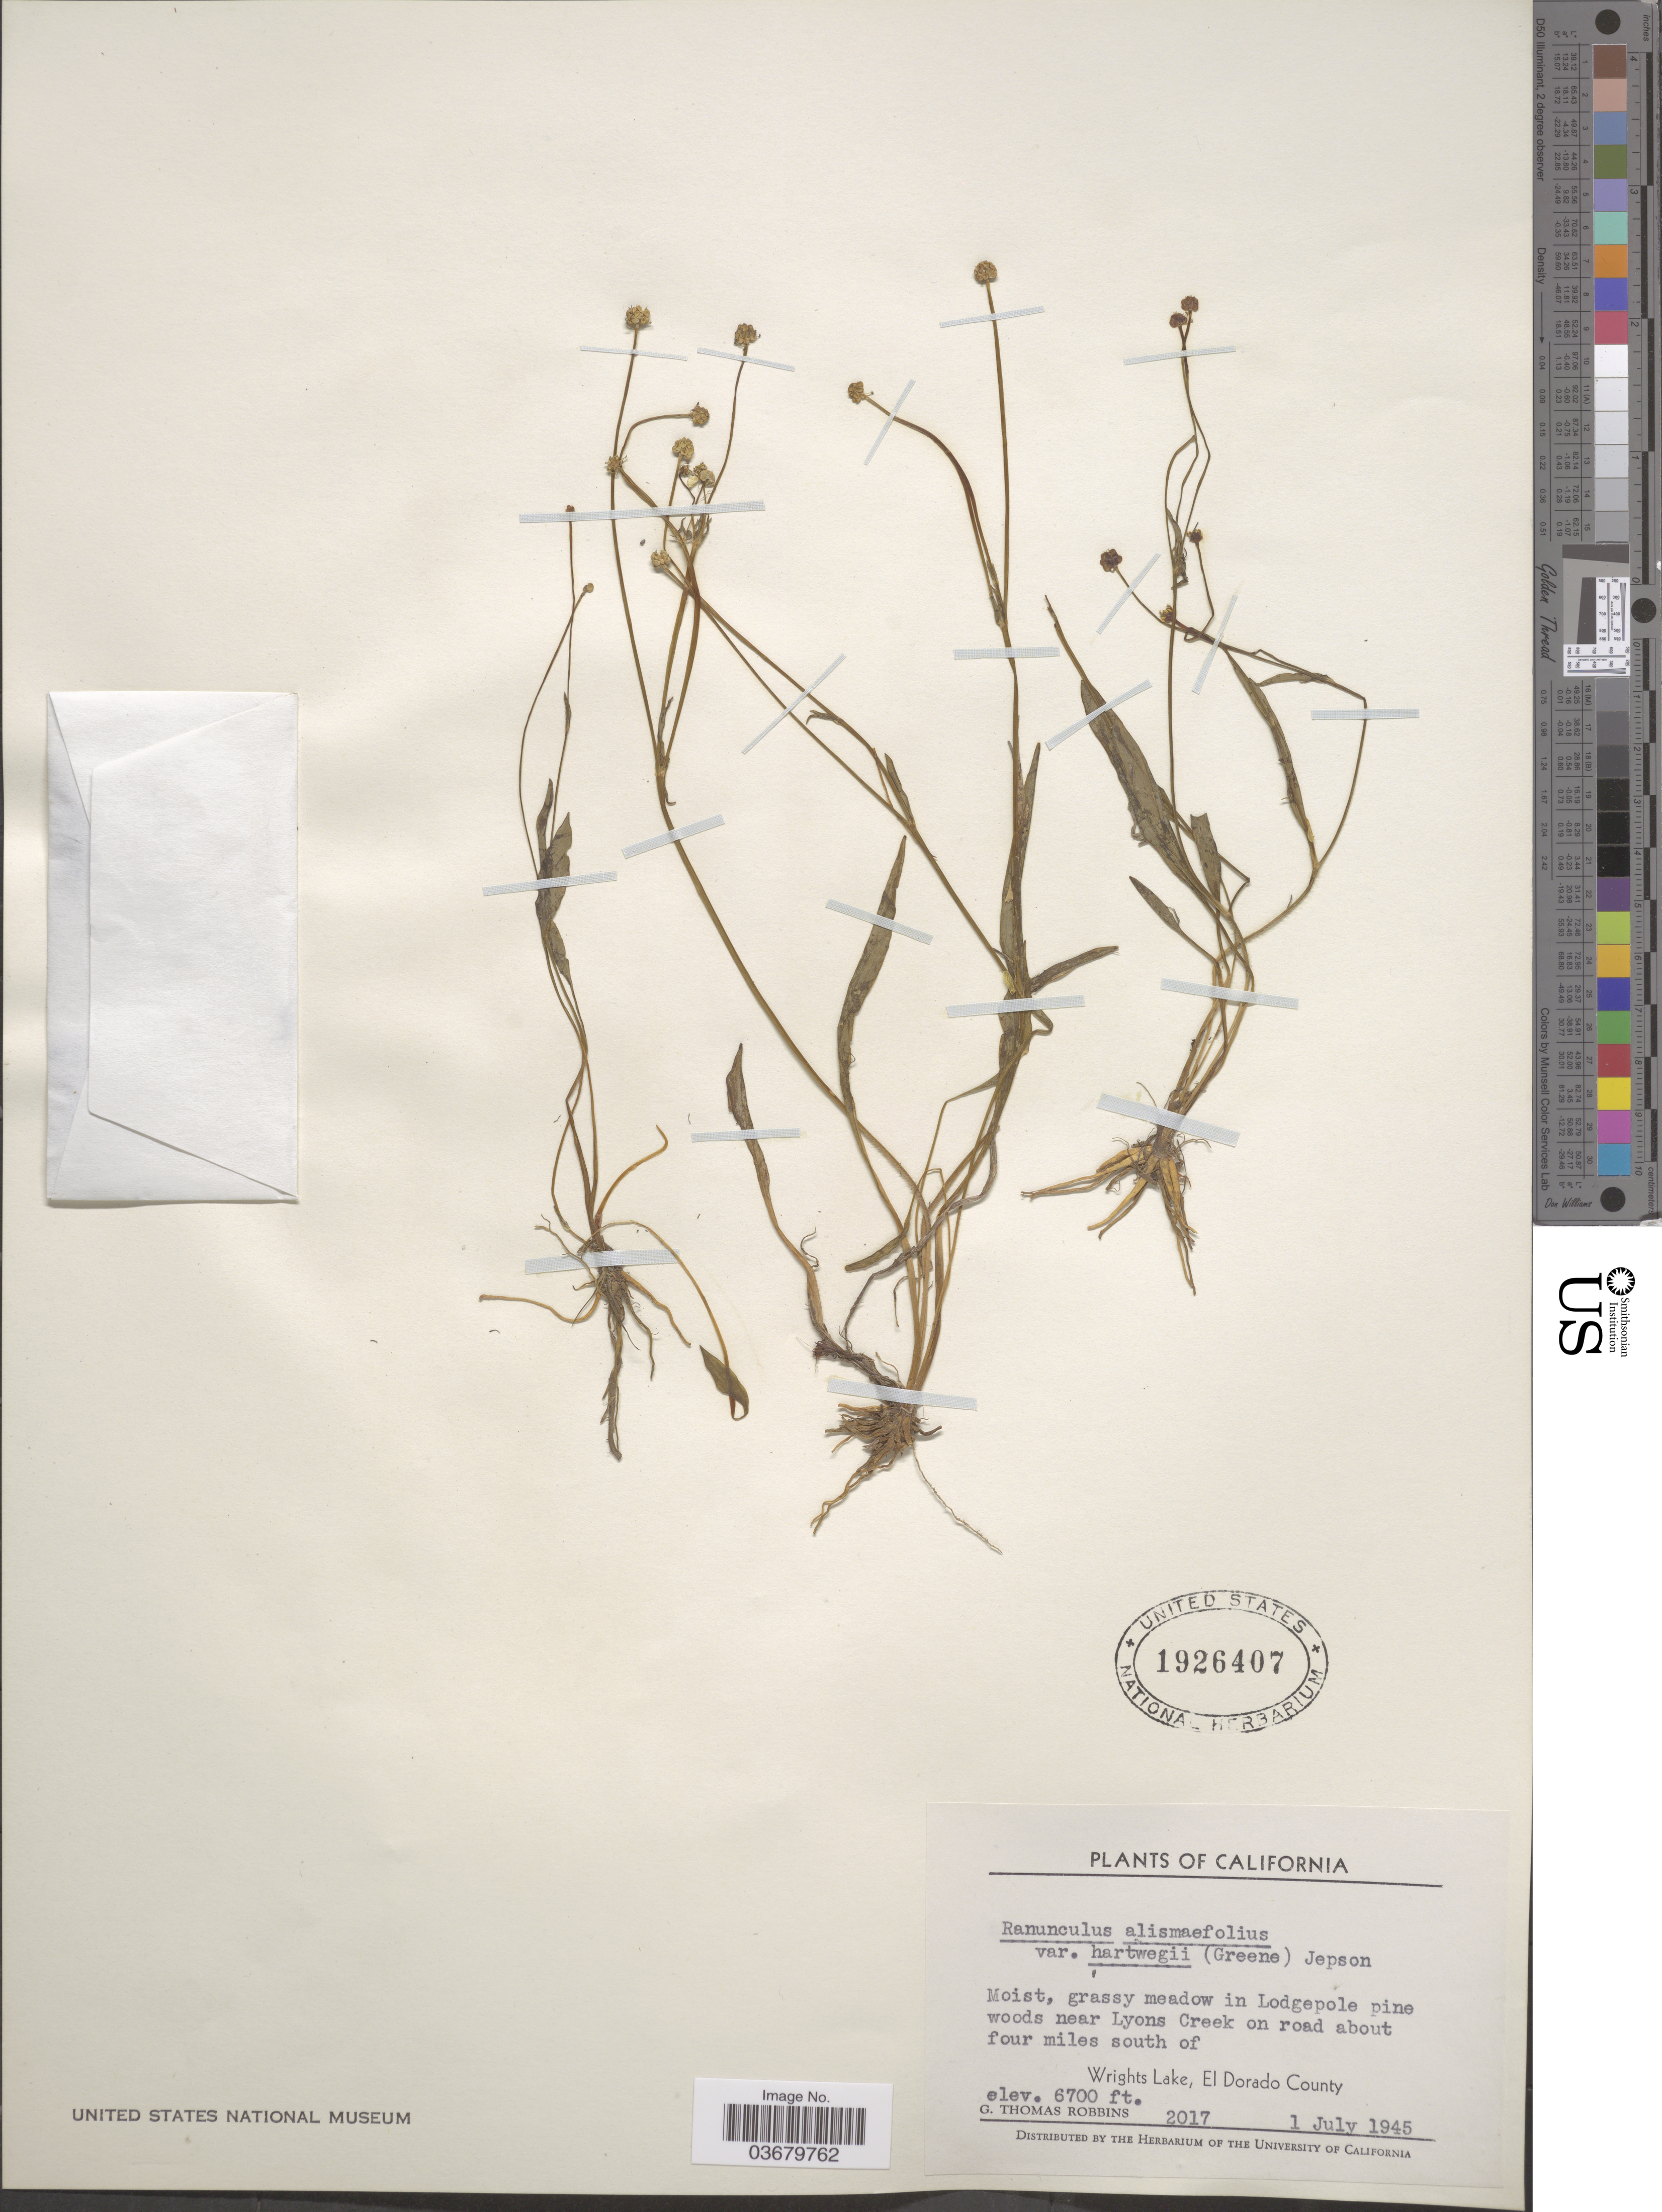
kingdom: Plantae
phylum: Tracheophyta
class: Magnoliopsida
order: Ranunculales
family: Ranunculaceae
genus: Ranunculus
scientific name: Ranunculus alismifolius var. hartwegii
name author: (Greene) Jeps.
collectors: G. T. Robbins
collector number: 2017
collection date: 1945-07-01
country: United States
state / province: California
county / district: El Dorado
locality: In Lodgepole pine woods near Lyons Creek on road about four miles south of Wrights Lake, El Dorado County.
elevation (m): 2042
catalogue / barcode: US 1926407